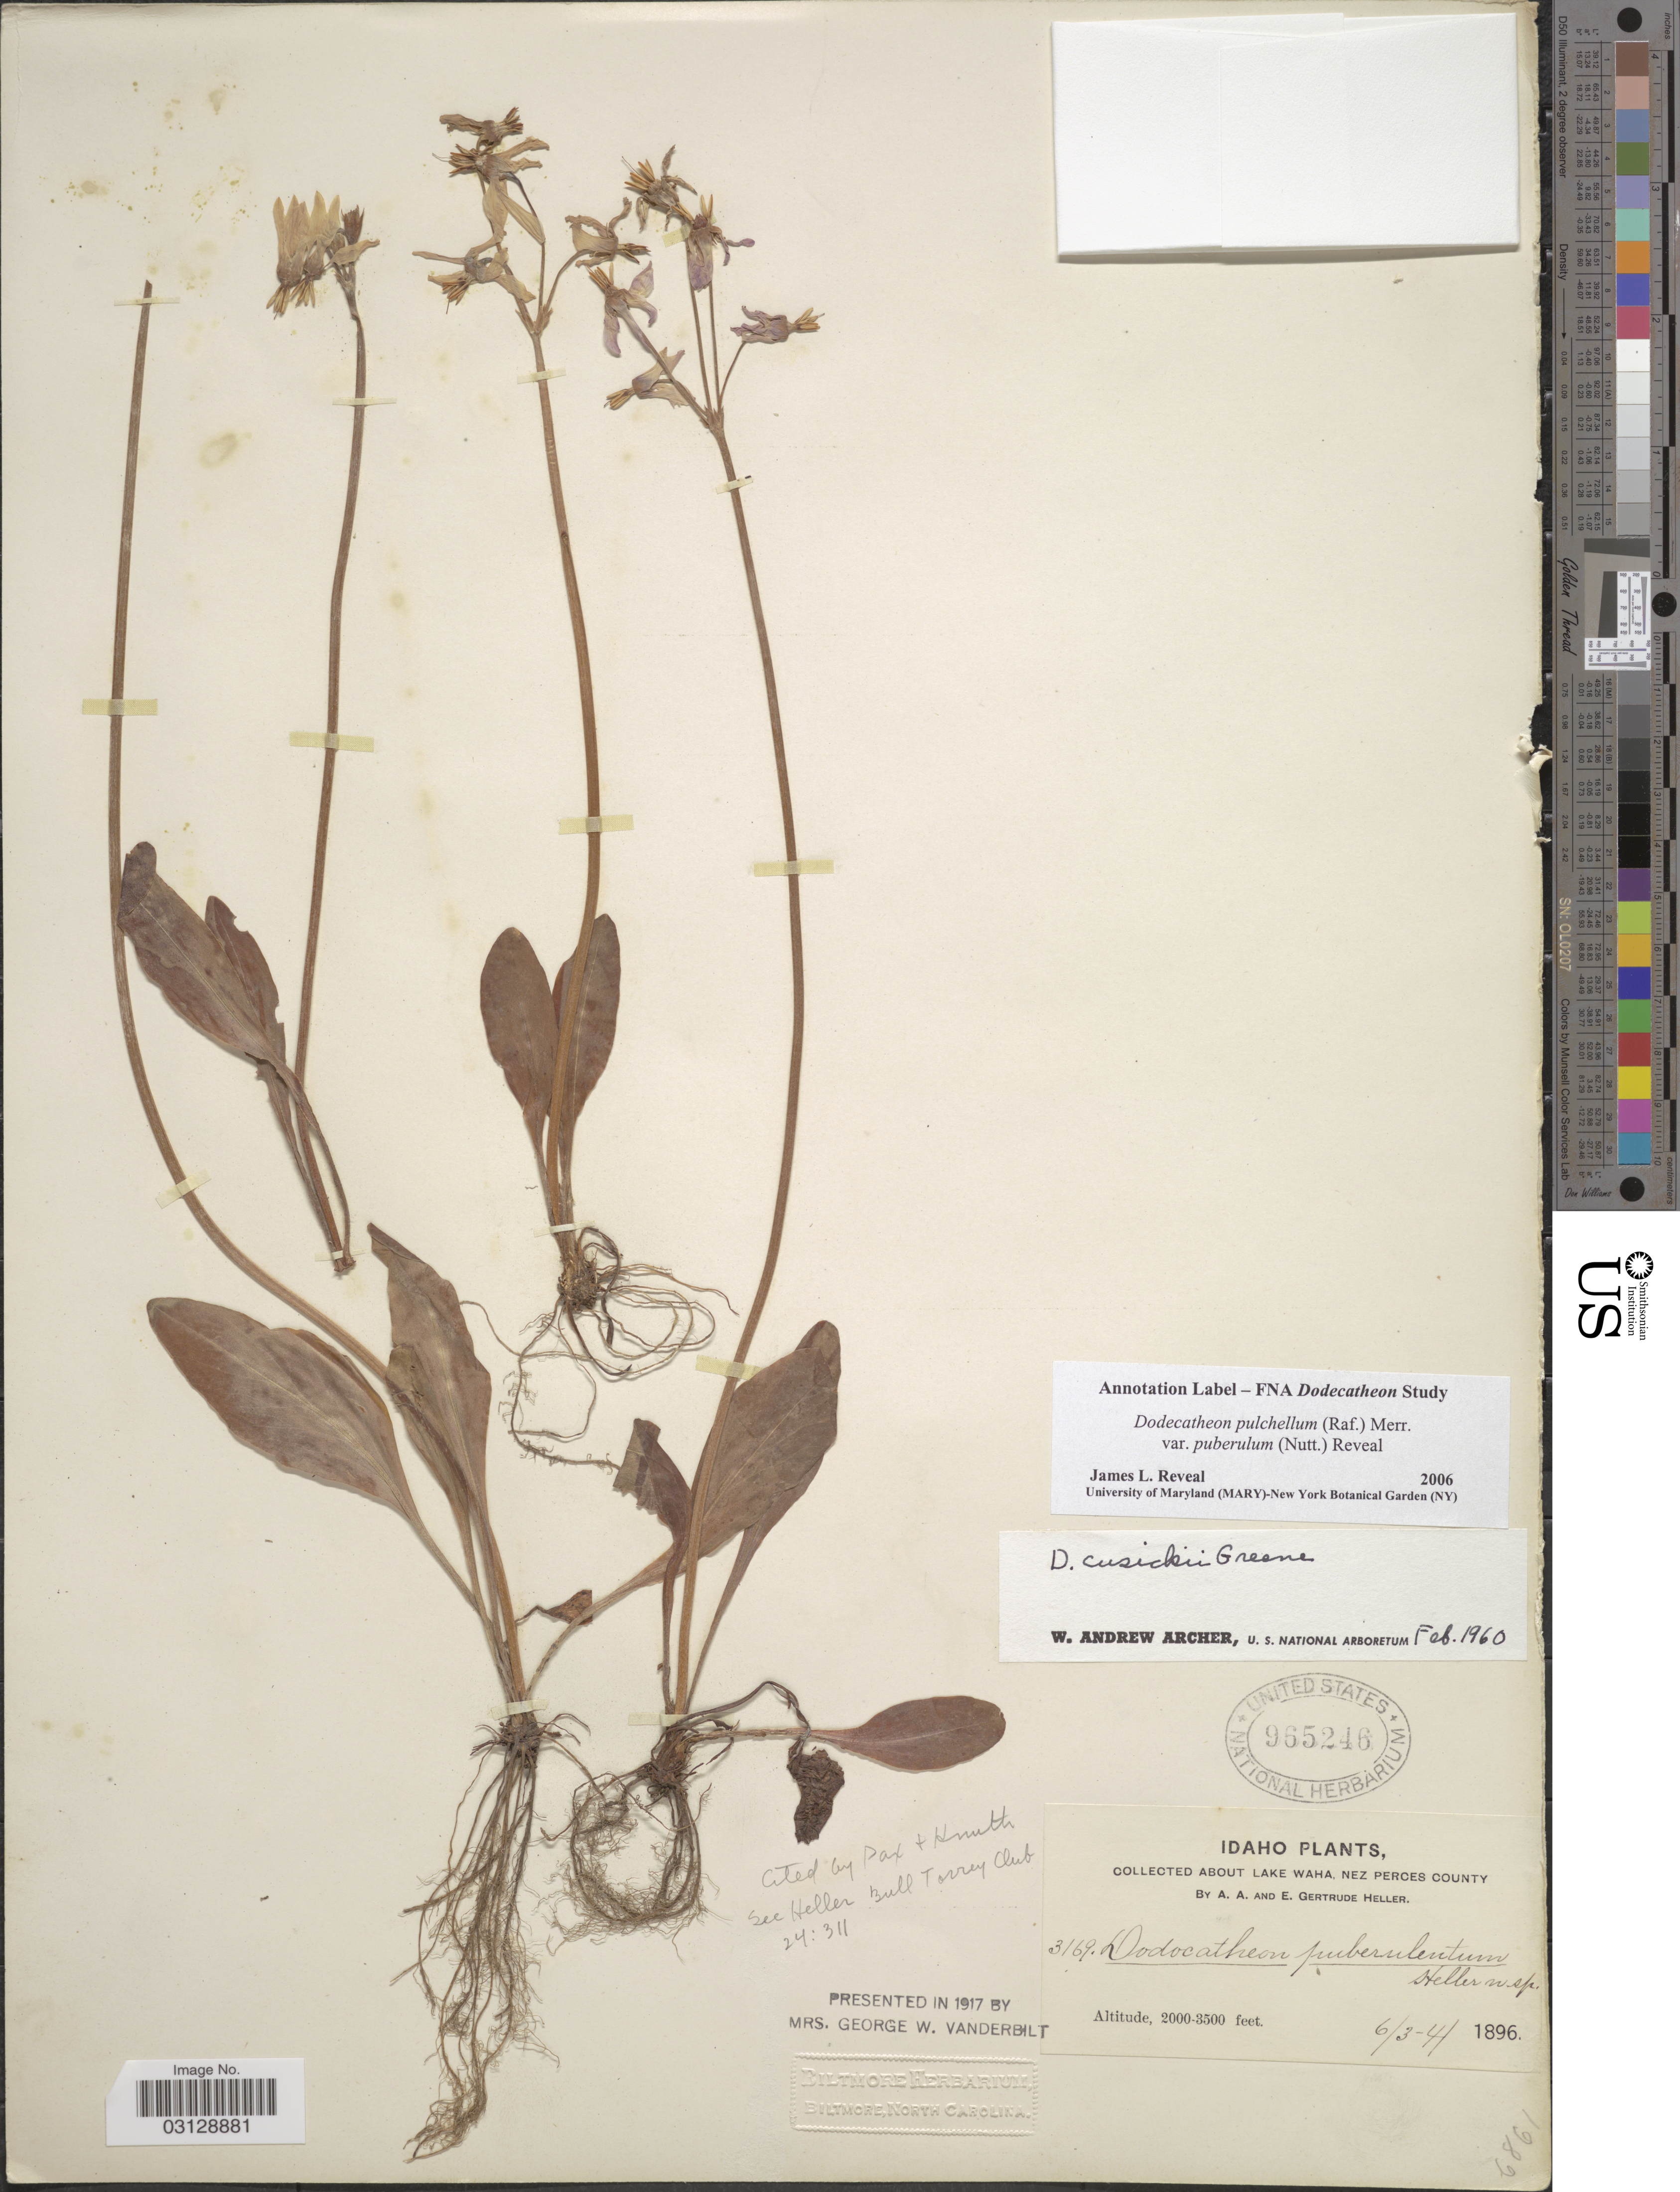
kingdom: Plantae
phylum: Tracheophyta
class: Magnoliopsida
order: Ericales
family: Primulaceae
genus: Dodecatheon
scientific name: Dodecatheon pulchellum var. cusickii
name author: (Greene) Reveal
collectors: A. A. Heller & E. G. Heller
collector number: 3169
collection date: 1896-06-03/1896-06-04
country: United States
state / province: Idaho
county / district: Nez Perce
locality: About Lake Waha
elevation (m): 610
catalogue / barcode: US 965246